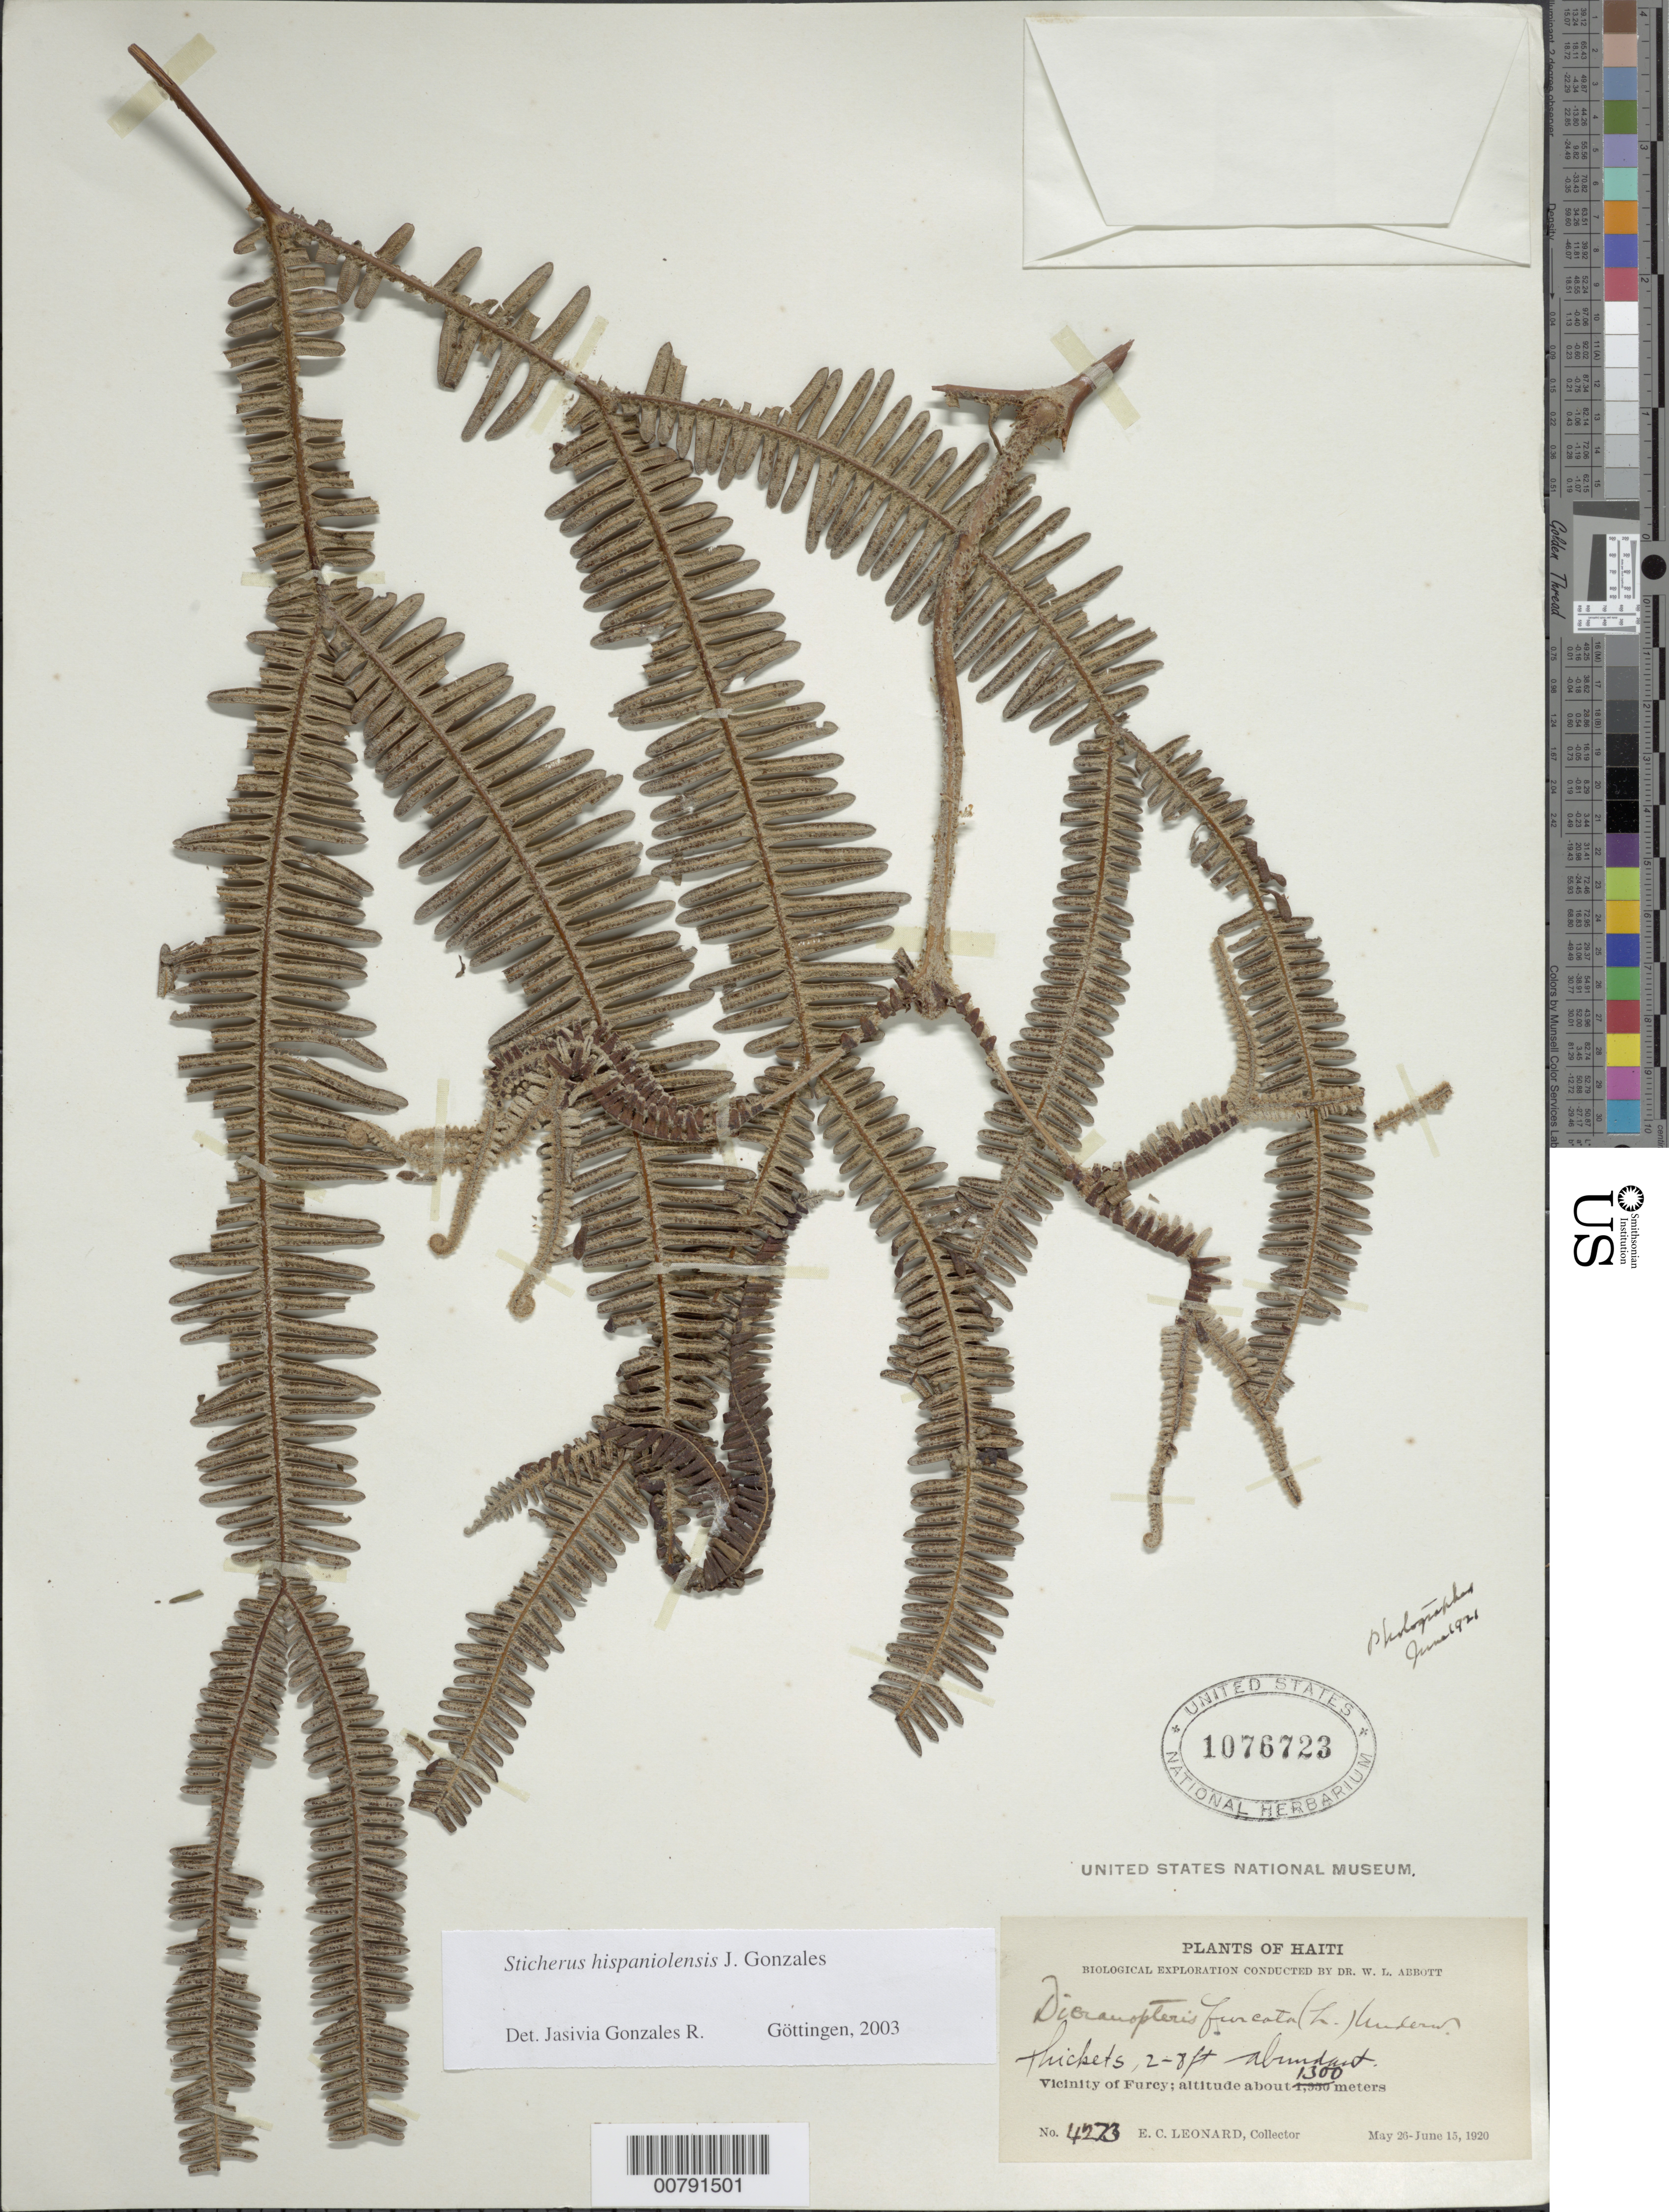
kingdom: Plantae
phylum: Tracheophyta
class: Polypodiopsida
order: Gleicheniales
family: Gleicheniaceae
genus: Sticherus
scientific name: Sticherus hispaniolensis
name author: J. Gonzales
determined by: Gonzales R., J.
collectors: E. C. Leonard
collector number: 4273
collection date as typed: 26 May 1920 15 Jun 1920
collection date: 1920-05-26/1920-06-15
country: Haiti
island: Hispaniola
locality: Furcy vicinity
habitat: Thickets, 2-8 feet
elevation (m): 1300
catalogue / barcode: US 1076723